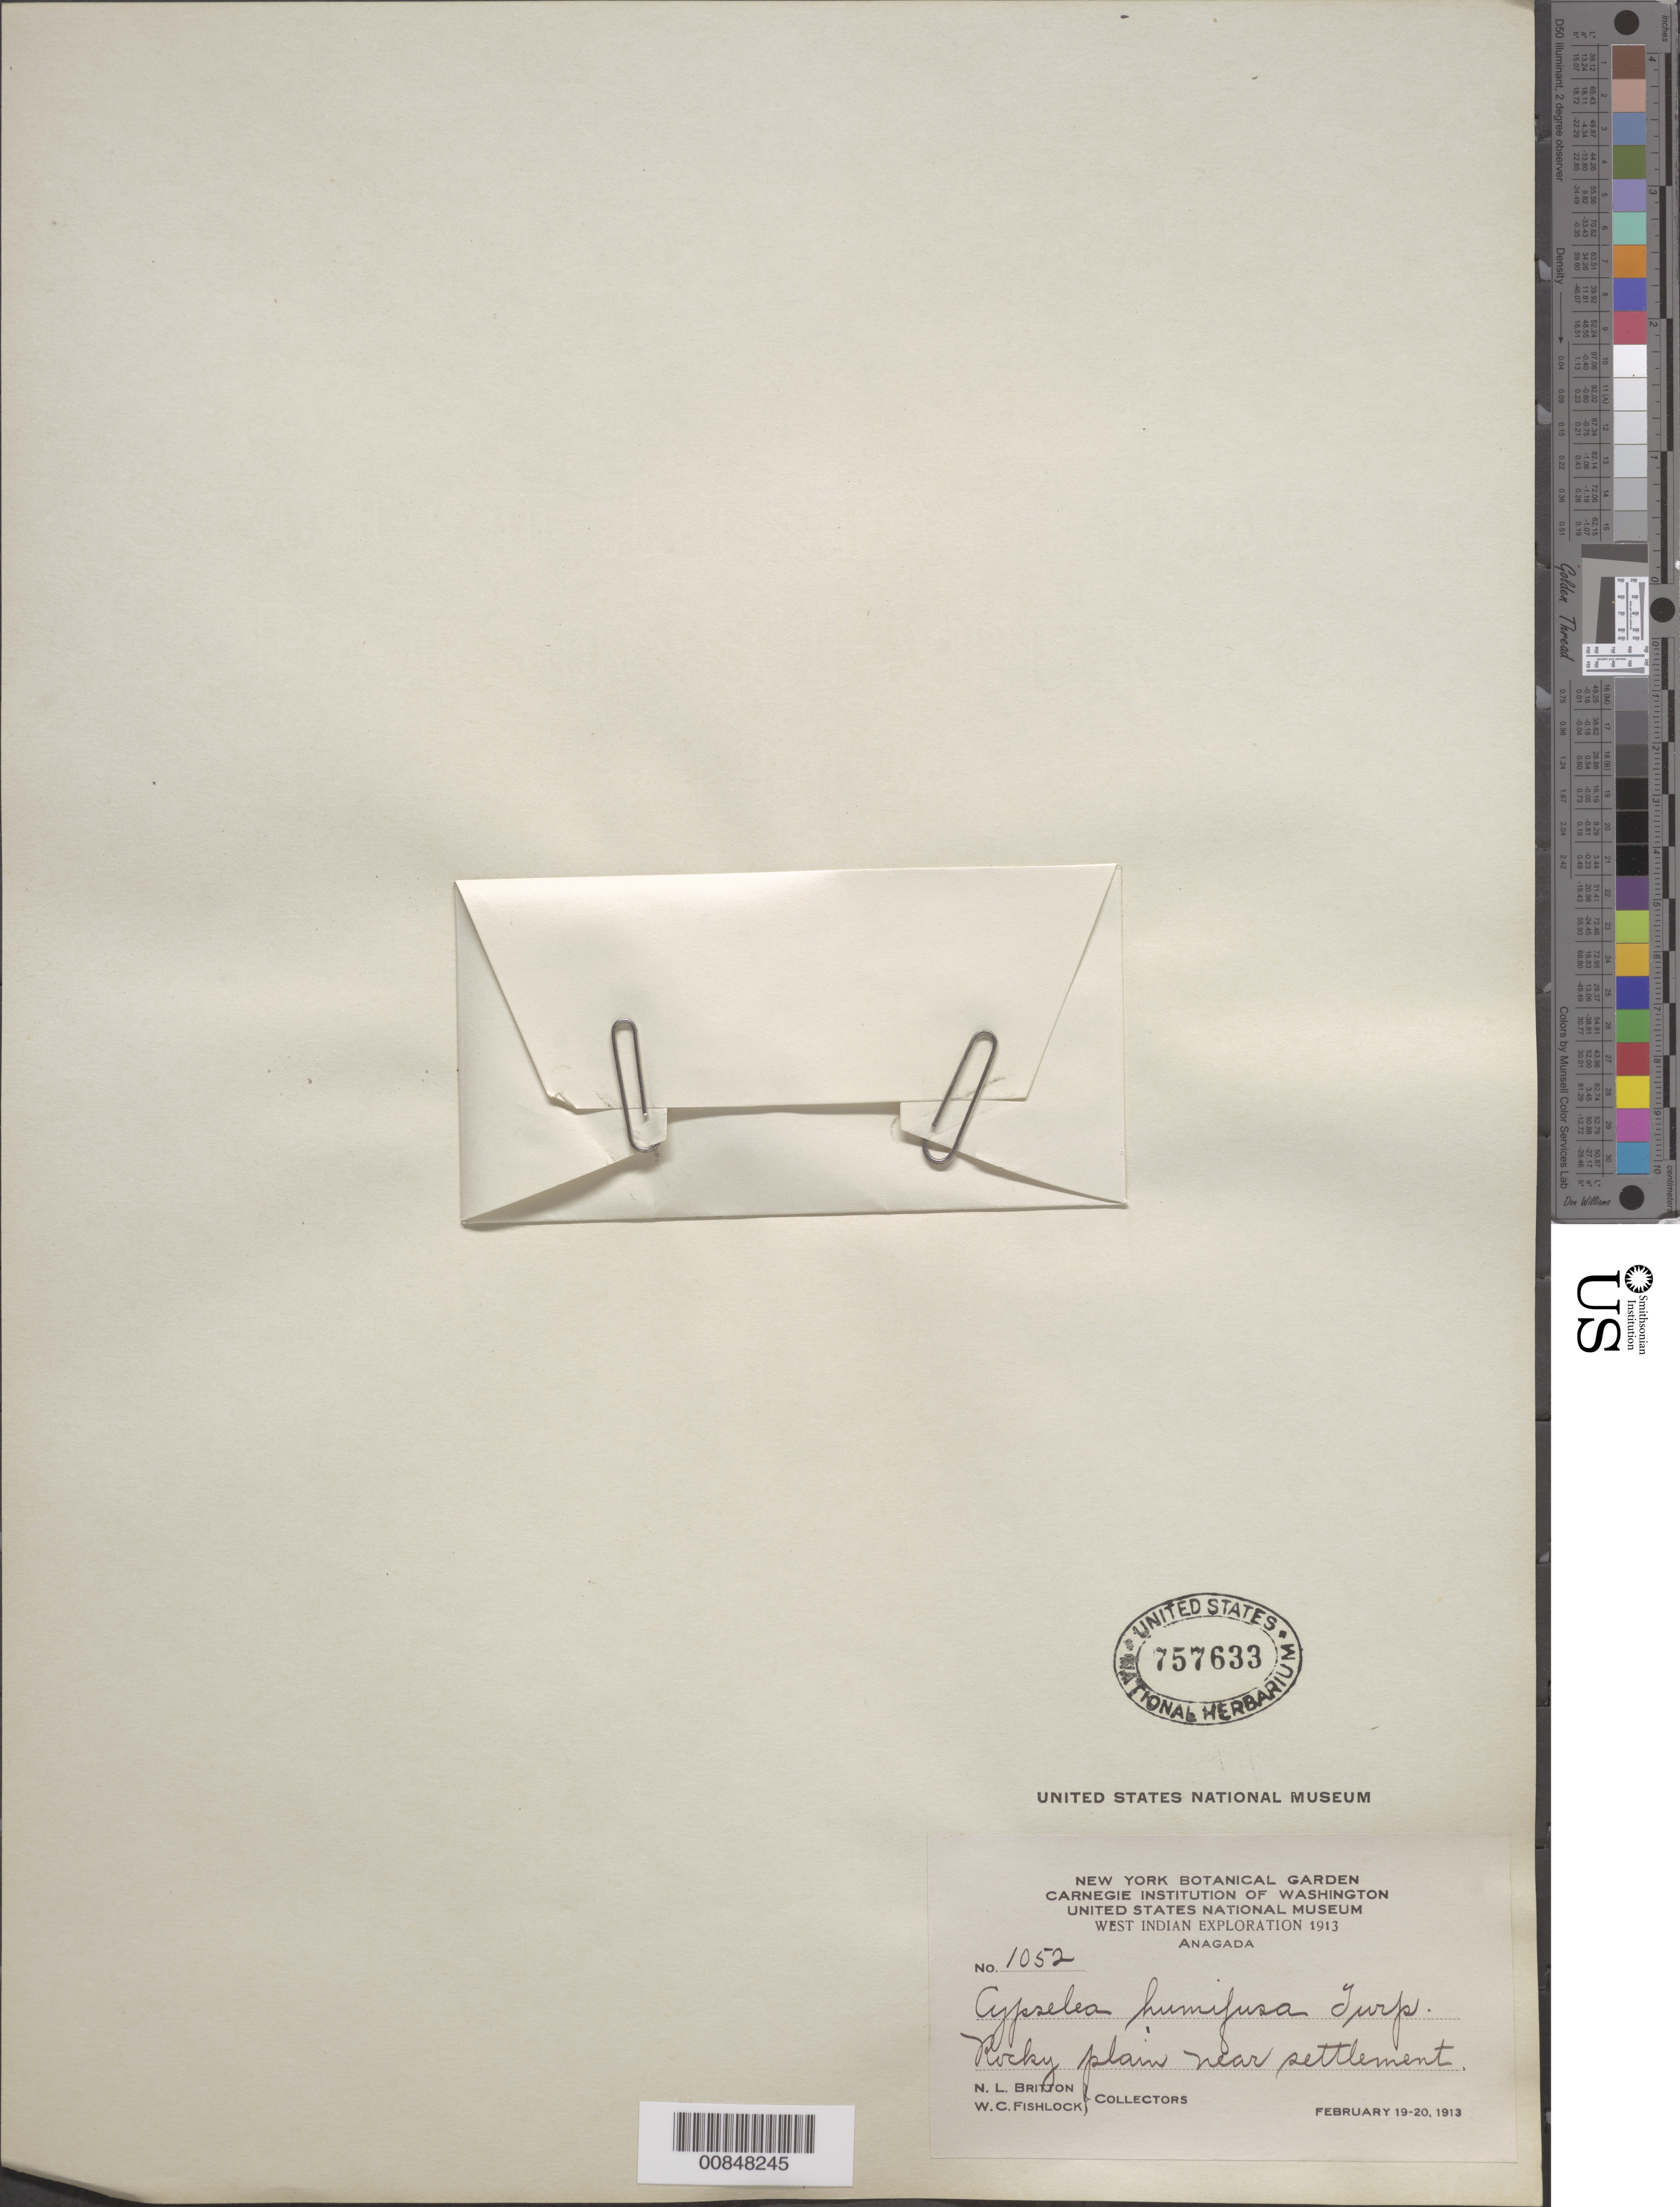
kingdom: Plantae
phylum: Tracheophyta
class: Magnoliopsida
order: Caryophyllales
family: Aizoaceae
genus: Sesuvium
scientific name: Sesuvium humifusum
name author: (Turpin) Bohley & G. Kadereit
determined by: Strong, Mark T., (BOT), Smithsonian Institution - National Museum of Natural History (UNITED STATES)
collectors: N. Britton & W. Fishlock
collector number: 1052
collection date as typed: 19 Feb 1913 to 20 Feb 1913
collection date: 1913-02-19/1913-02-20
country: British Virgin Islands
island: Anegada I.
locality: Anagada. Near settlement.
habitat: Rocky plain.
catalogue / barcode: US 757633